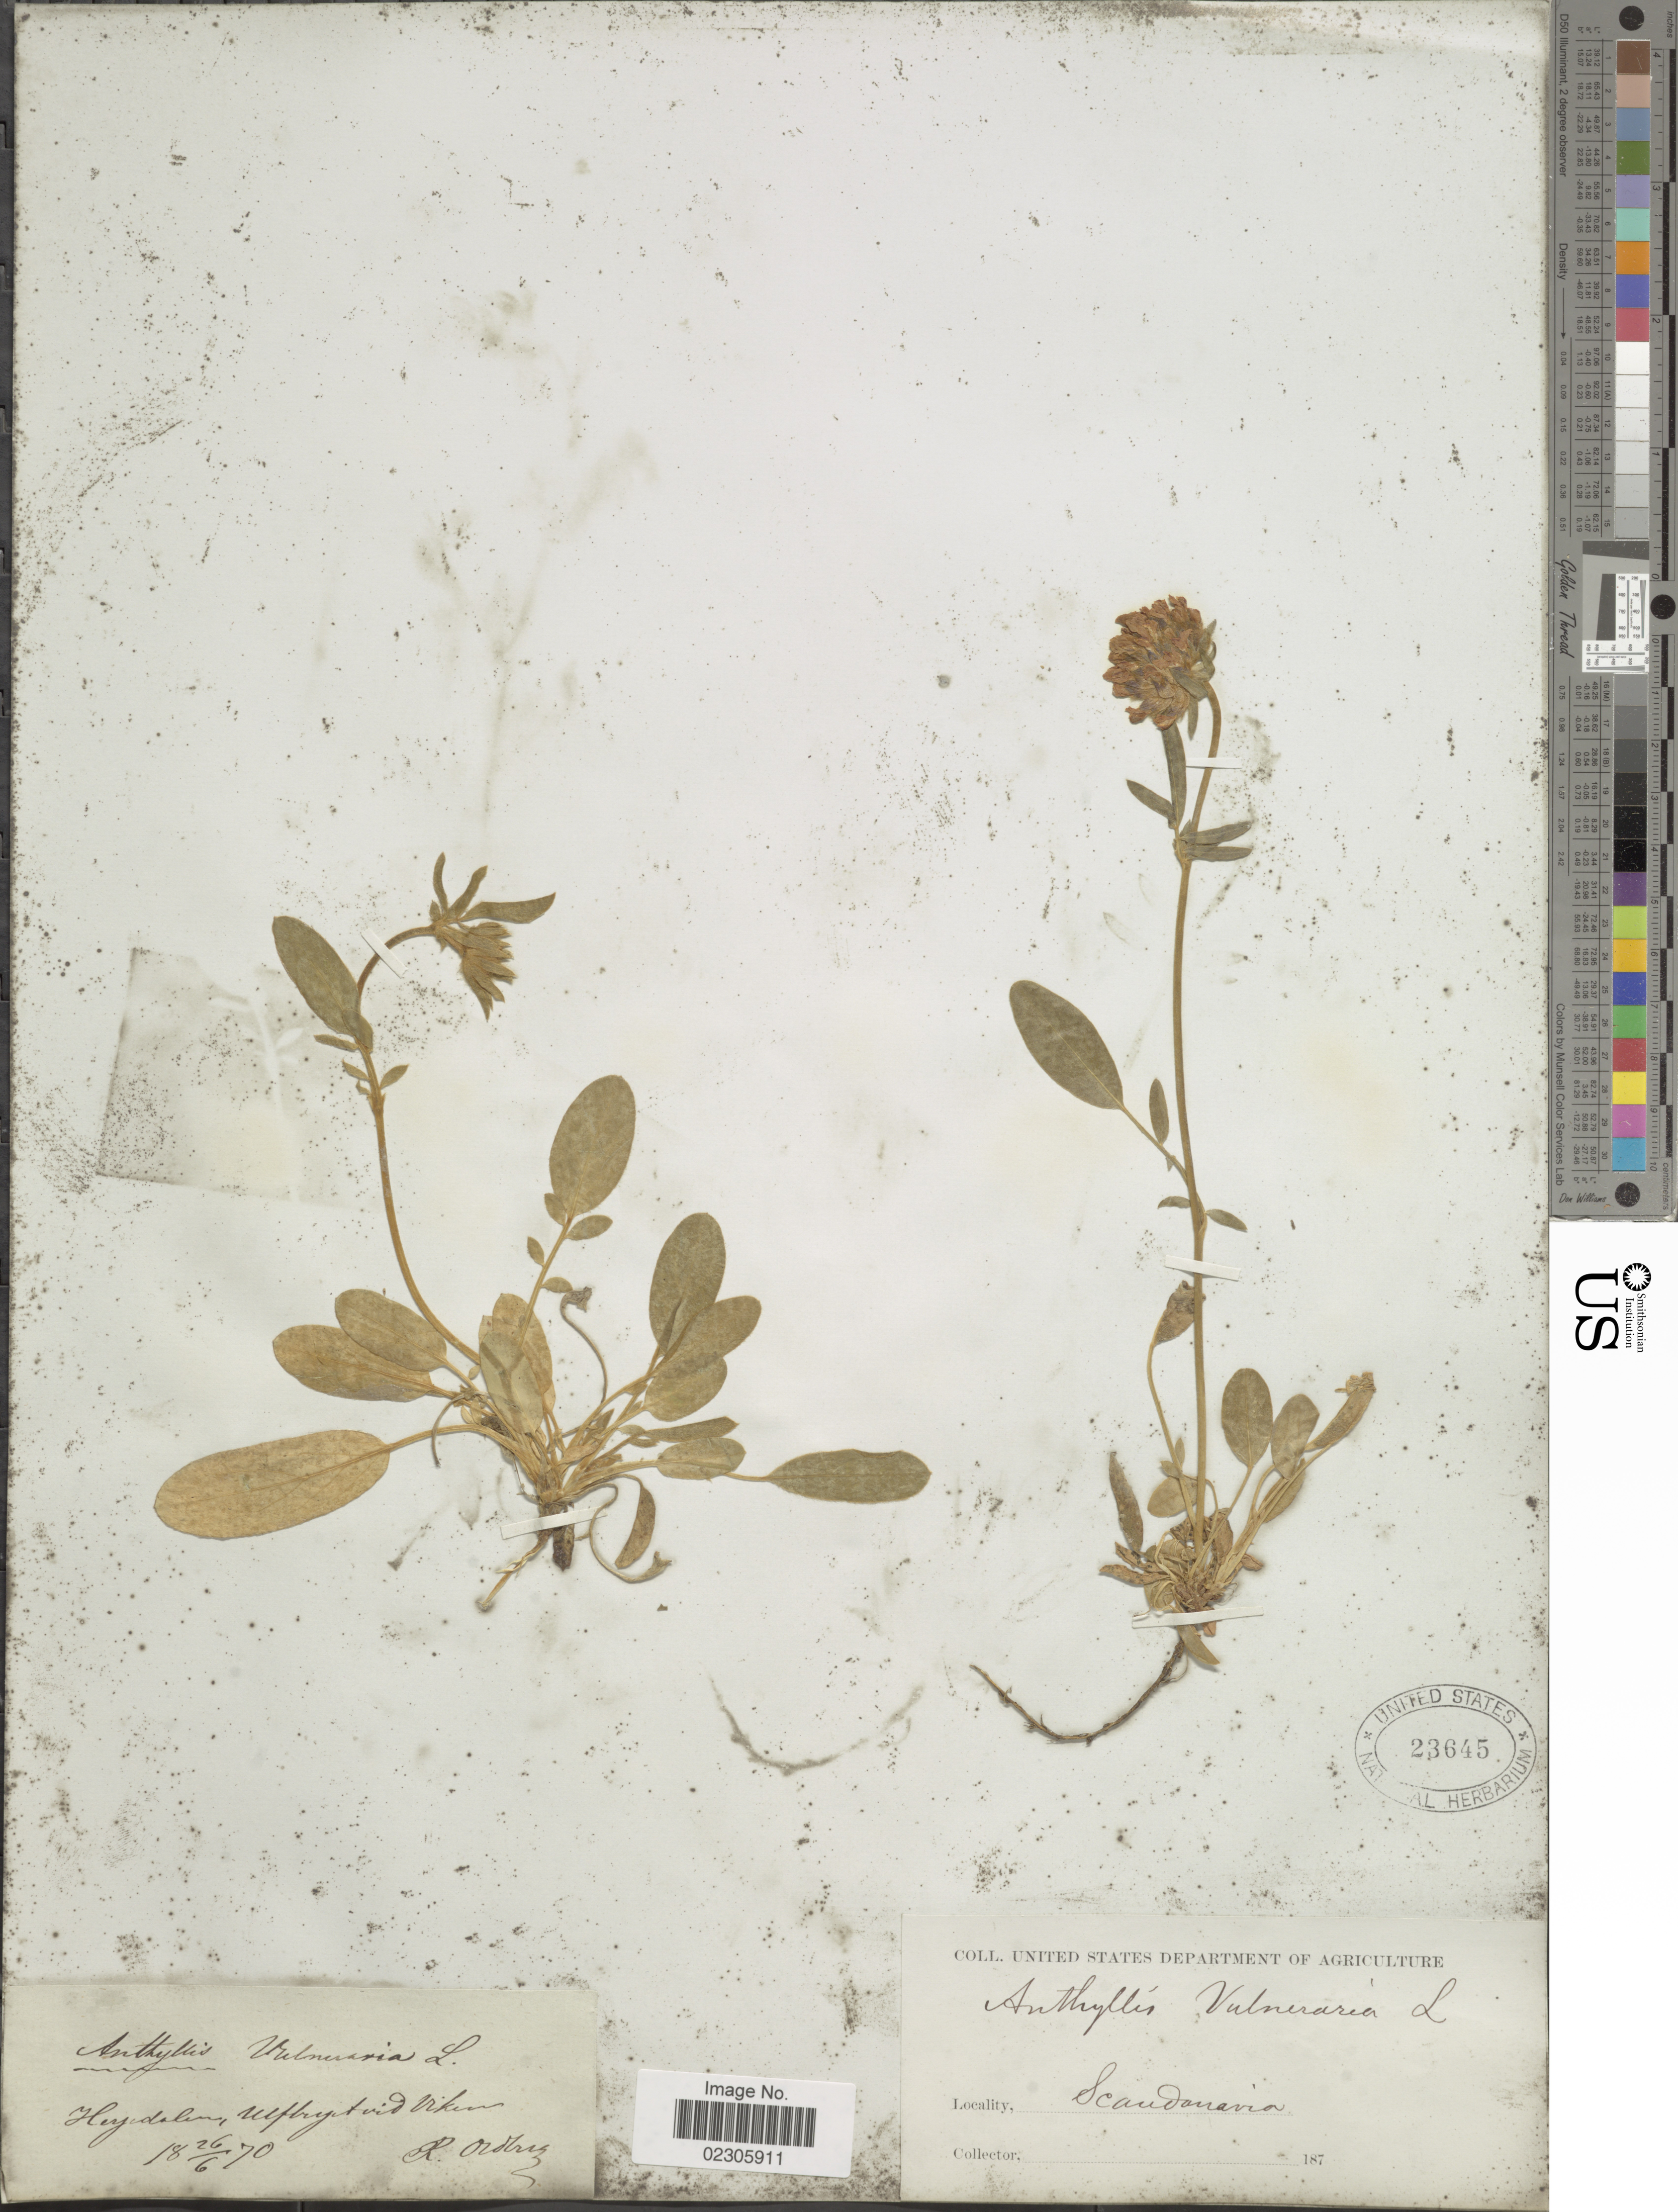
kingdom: Plantae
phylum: Tracheophyta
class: Magnoliopsida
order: Fabales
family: Fabaceae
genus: Anthyllis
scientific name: Anthyllis vulneraria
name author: L.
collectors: R. Oldberg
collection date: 1870-06-26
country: Sweden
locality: Scandinavia, Herjedalen, Ulfberget [interpreted] vid Viken.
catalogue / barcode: US 23645